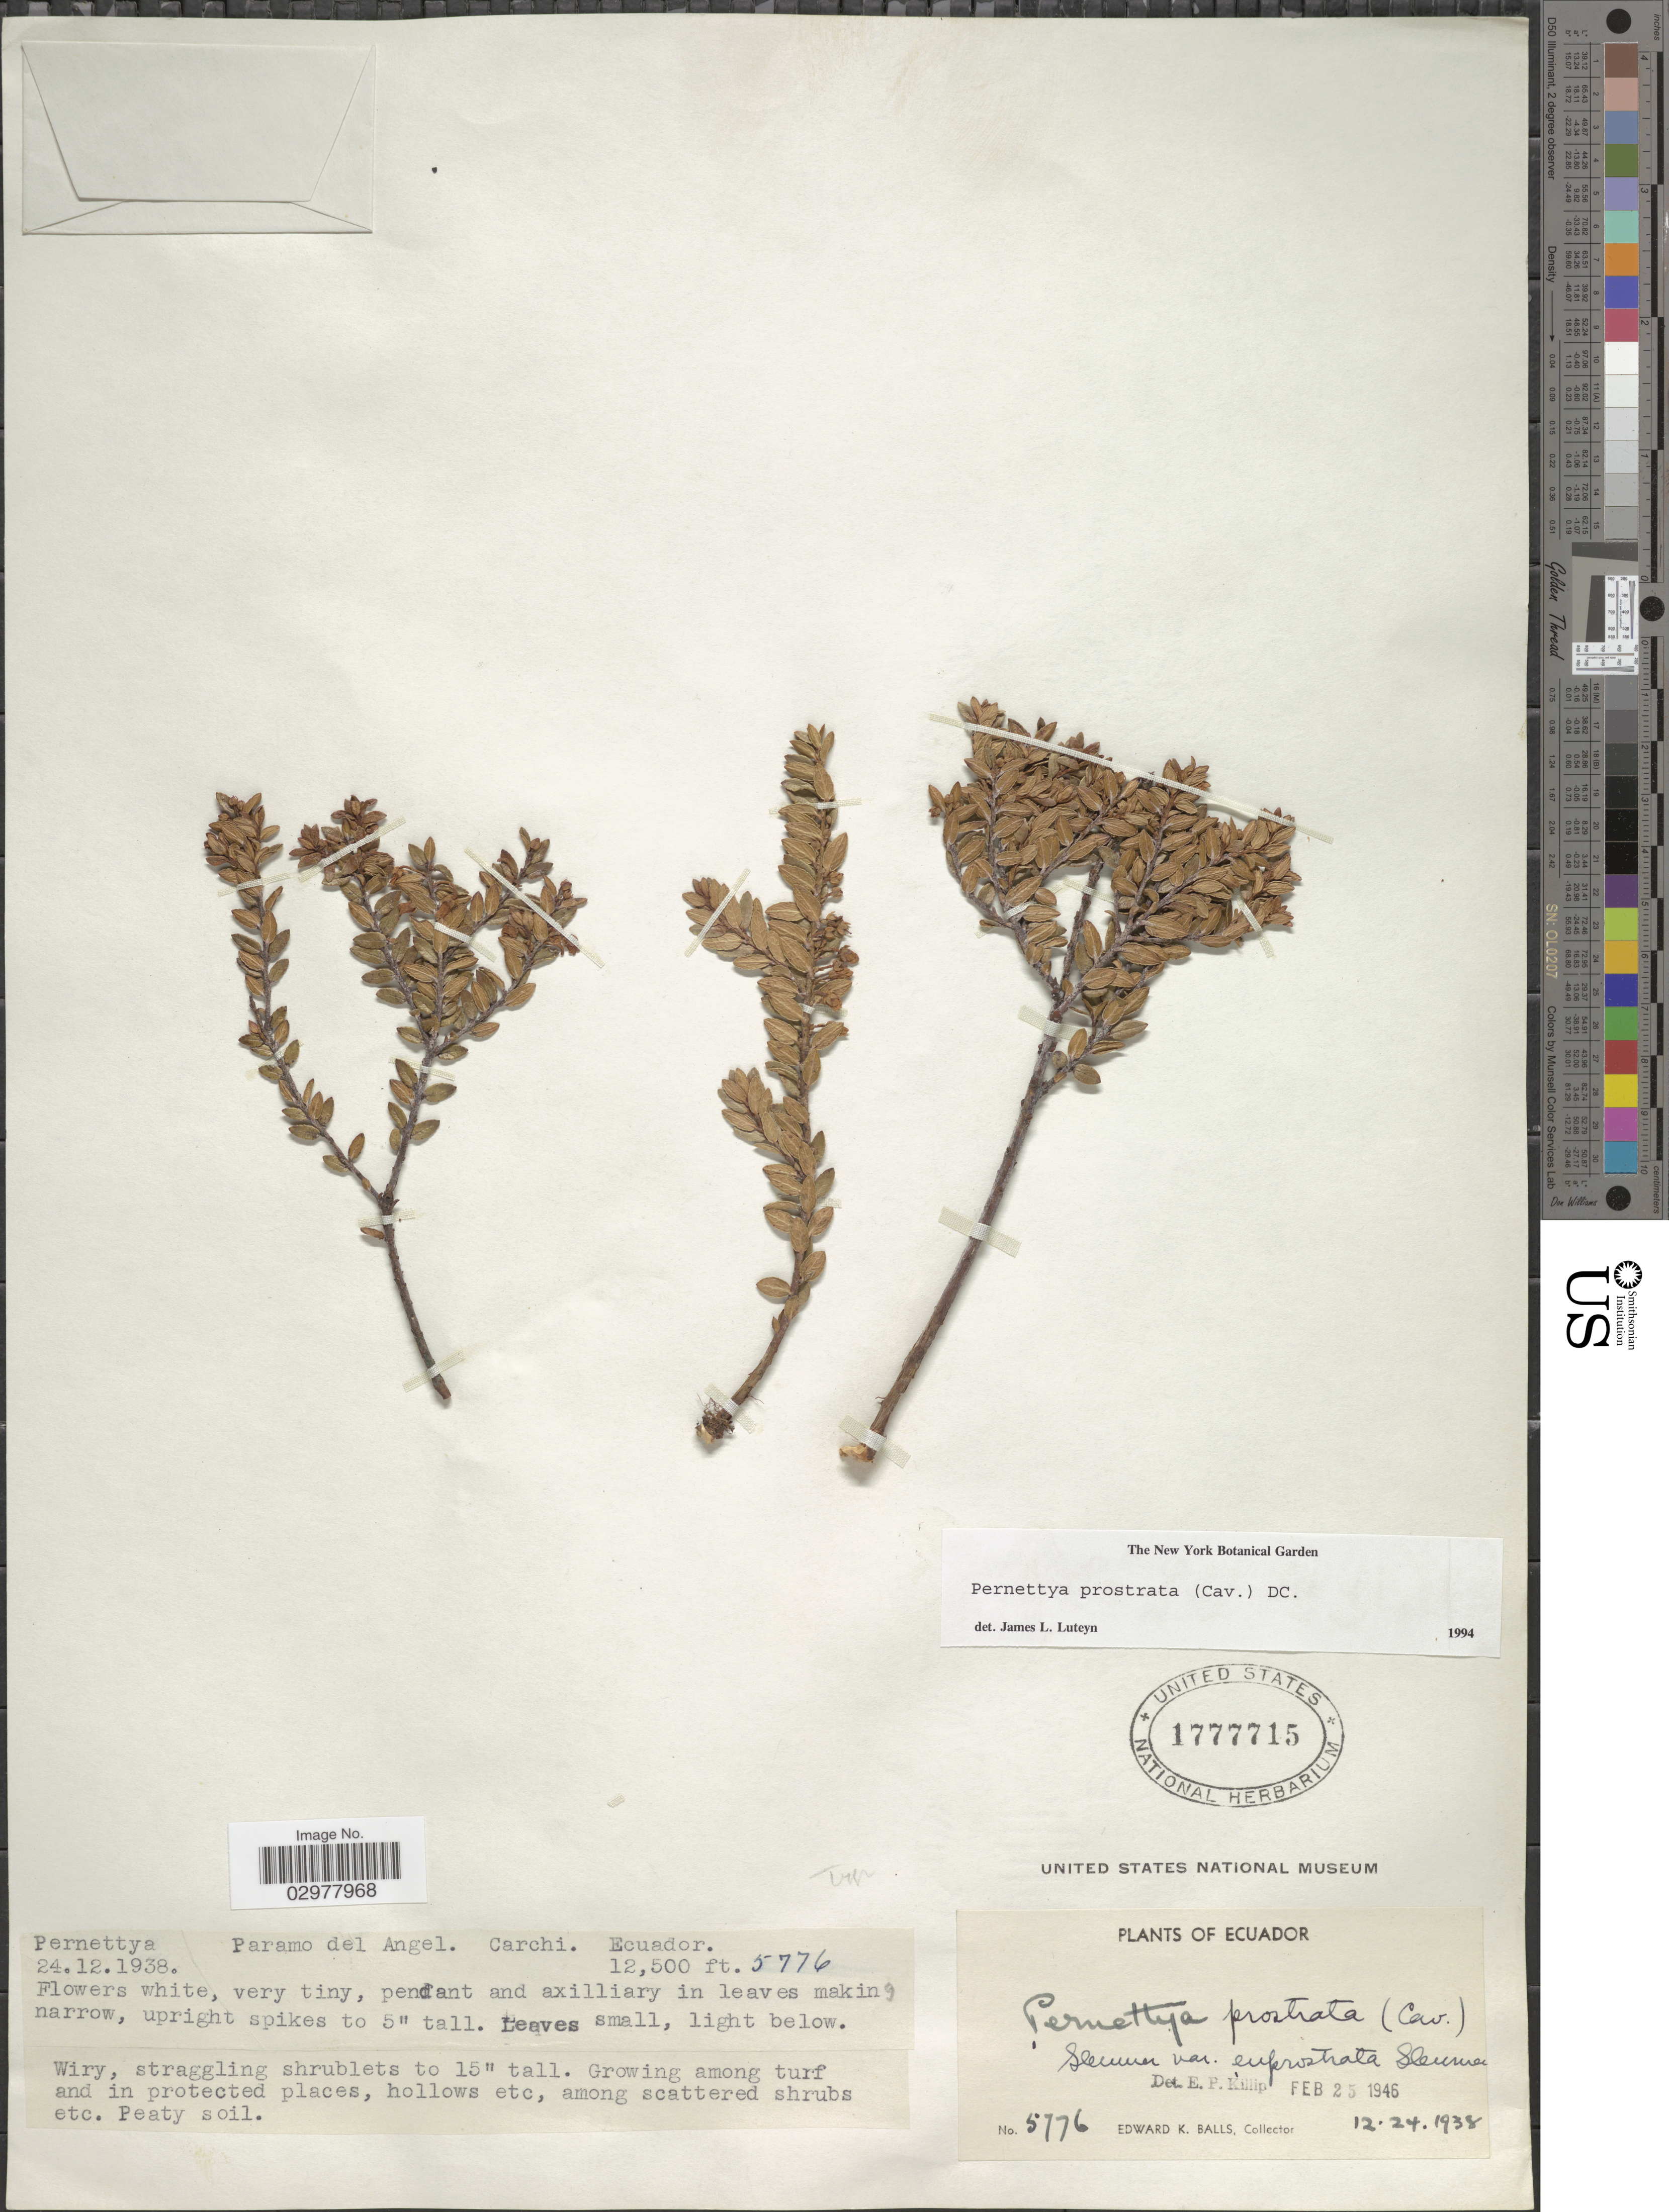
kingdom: Plantae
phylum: Tracheophyta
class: Magnoliopsida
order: Ericales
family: Ericaceae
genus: Pernettya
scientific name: Pernettya prostrata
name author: (Cav.) DC.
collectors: E. K. Balls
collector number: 5776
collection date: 1938-12-24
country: Ecuador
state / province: Carchi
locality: Paramo del Angel.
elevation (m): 3810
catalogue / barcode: US 1777715